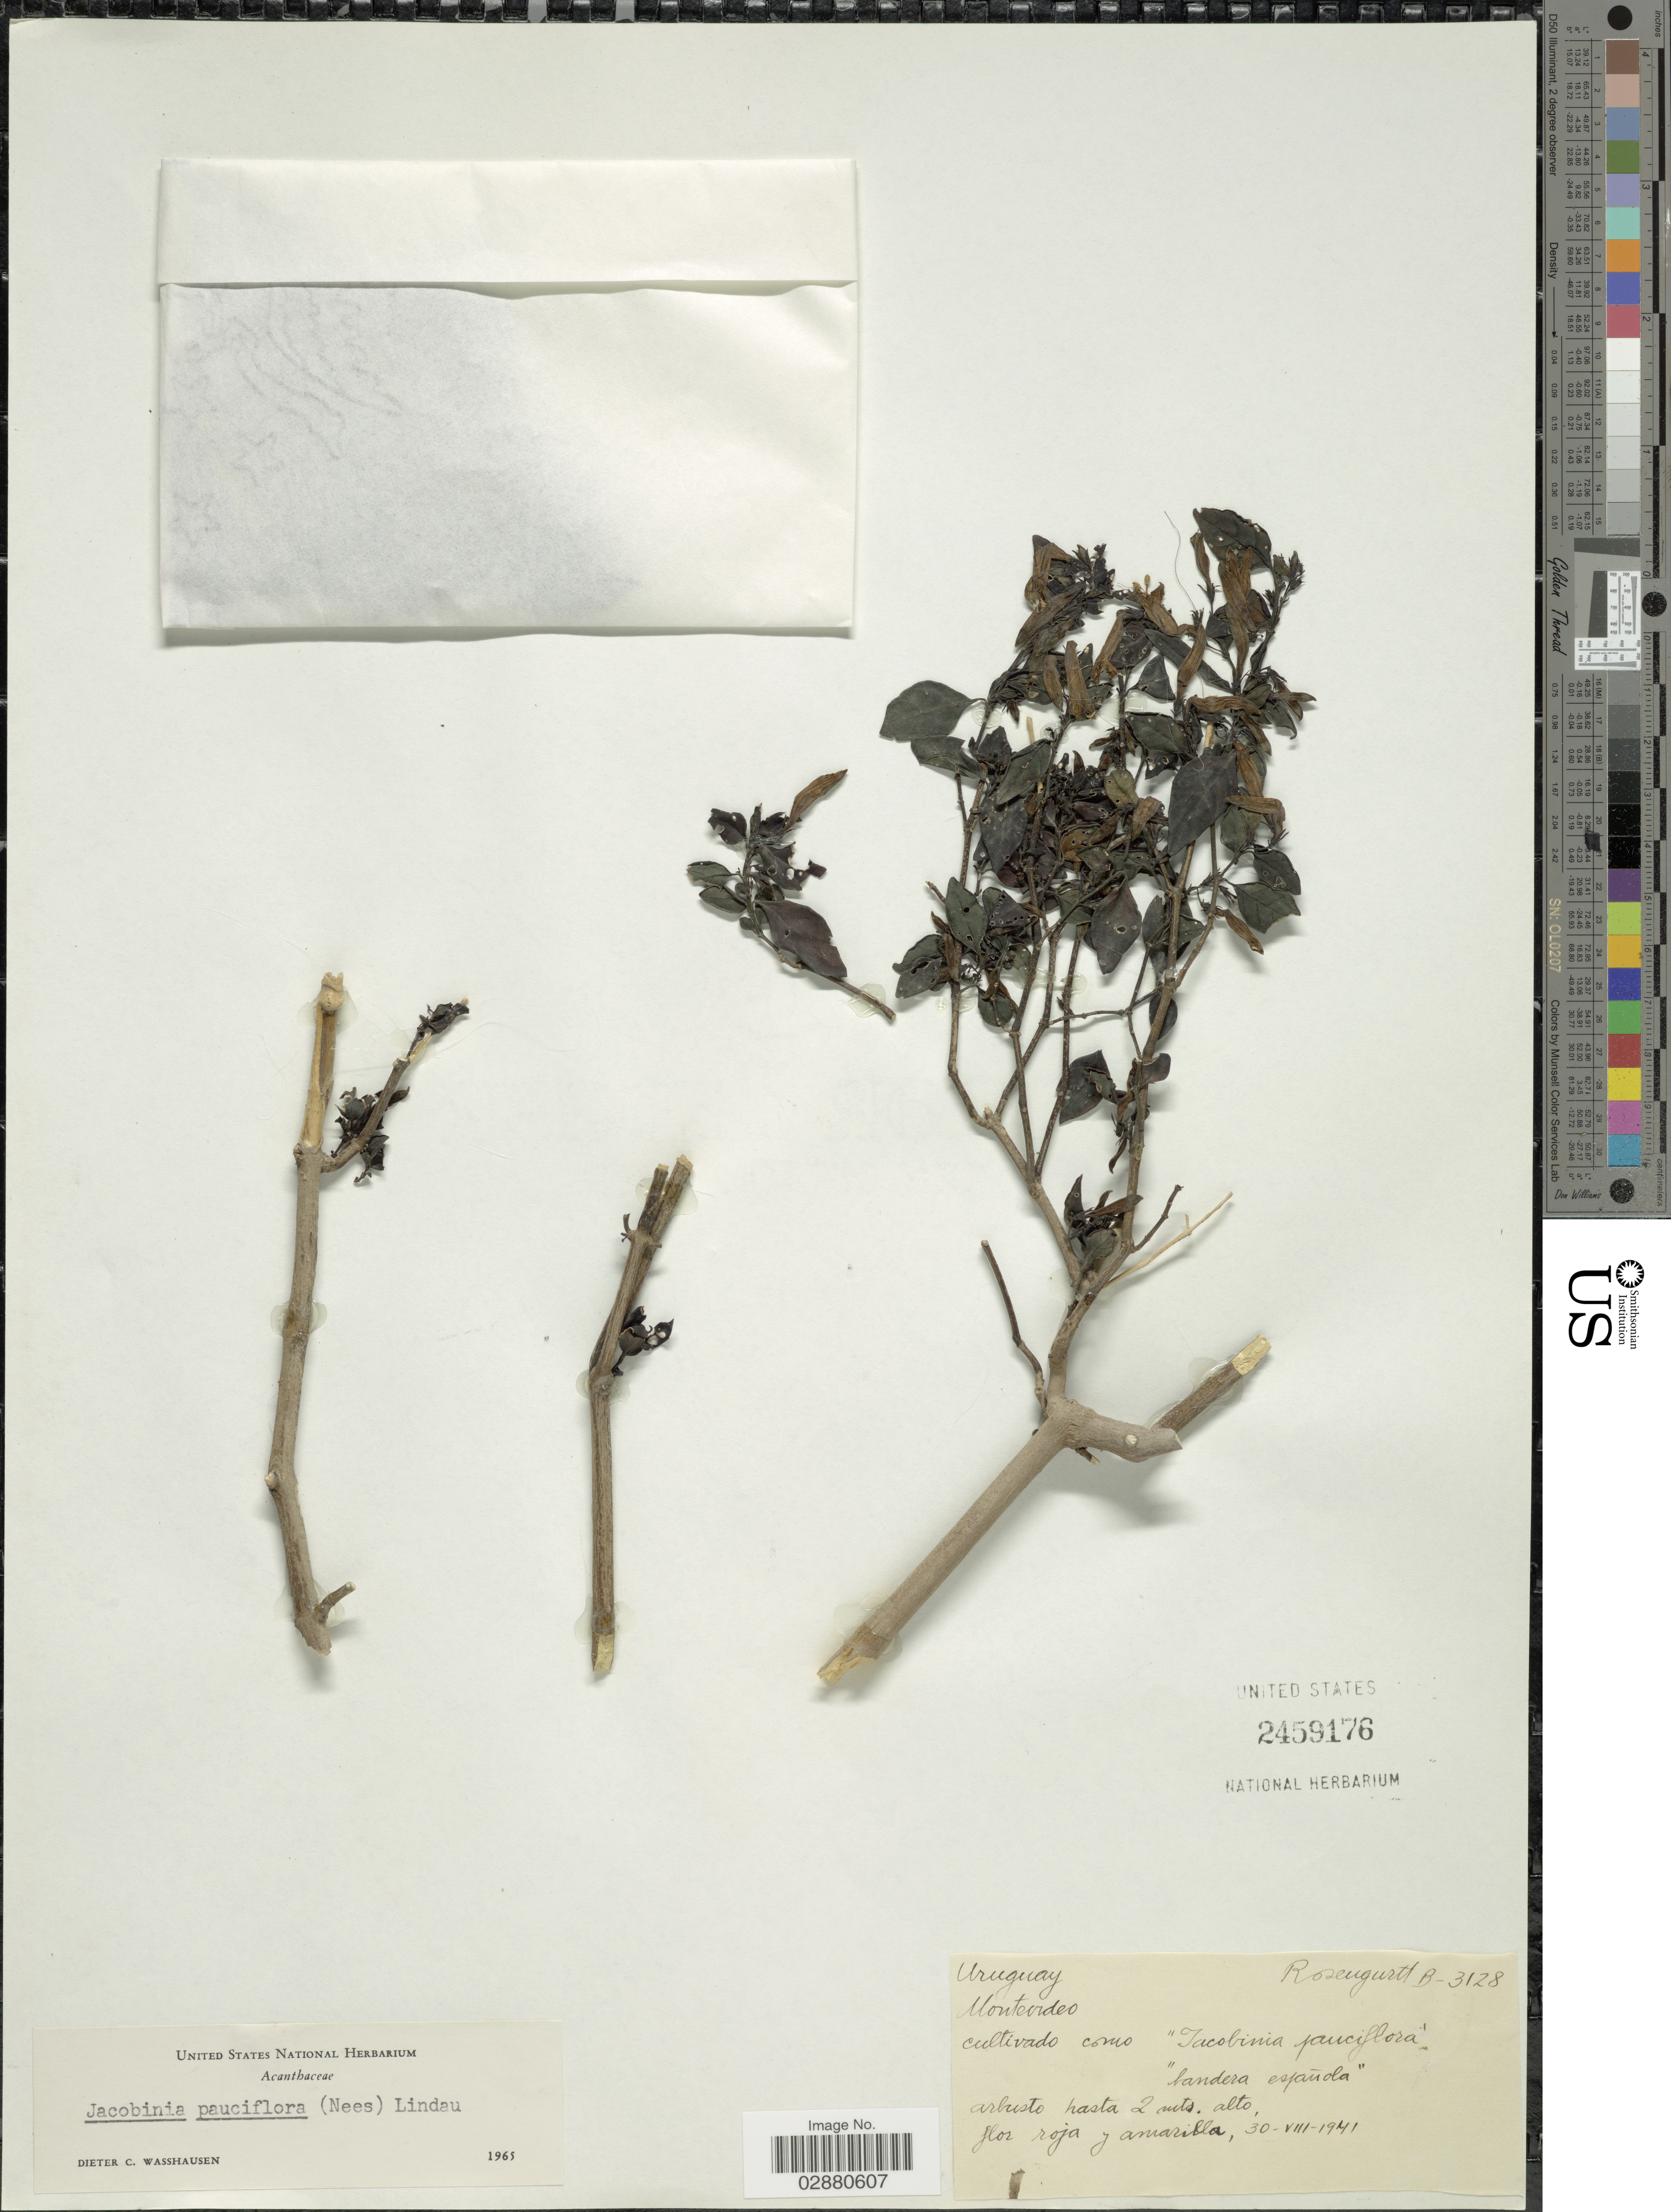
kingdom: Plantae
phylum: Tracheophyta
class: Magnoliopsida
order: Lamiales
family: Acanthaceae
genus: Justicia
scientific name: Justicia rizzinii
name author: Wassh. & J.R.I. Wood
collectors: Rosengurtt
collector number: B-3128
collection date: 1941-08-30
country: Uruguay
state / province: Montevideo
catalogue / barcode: US 2459176